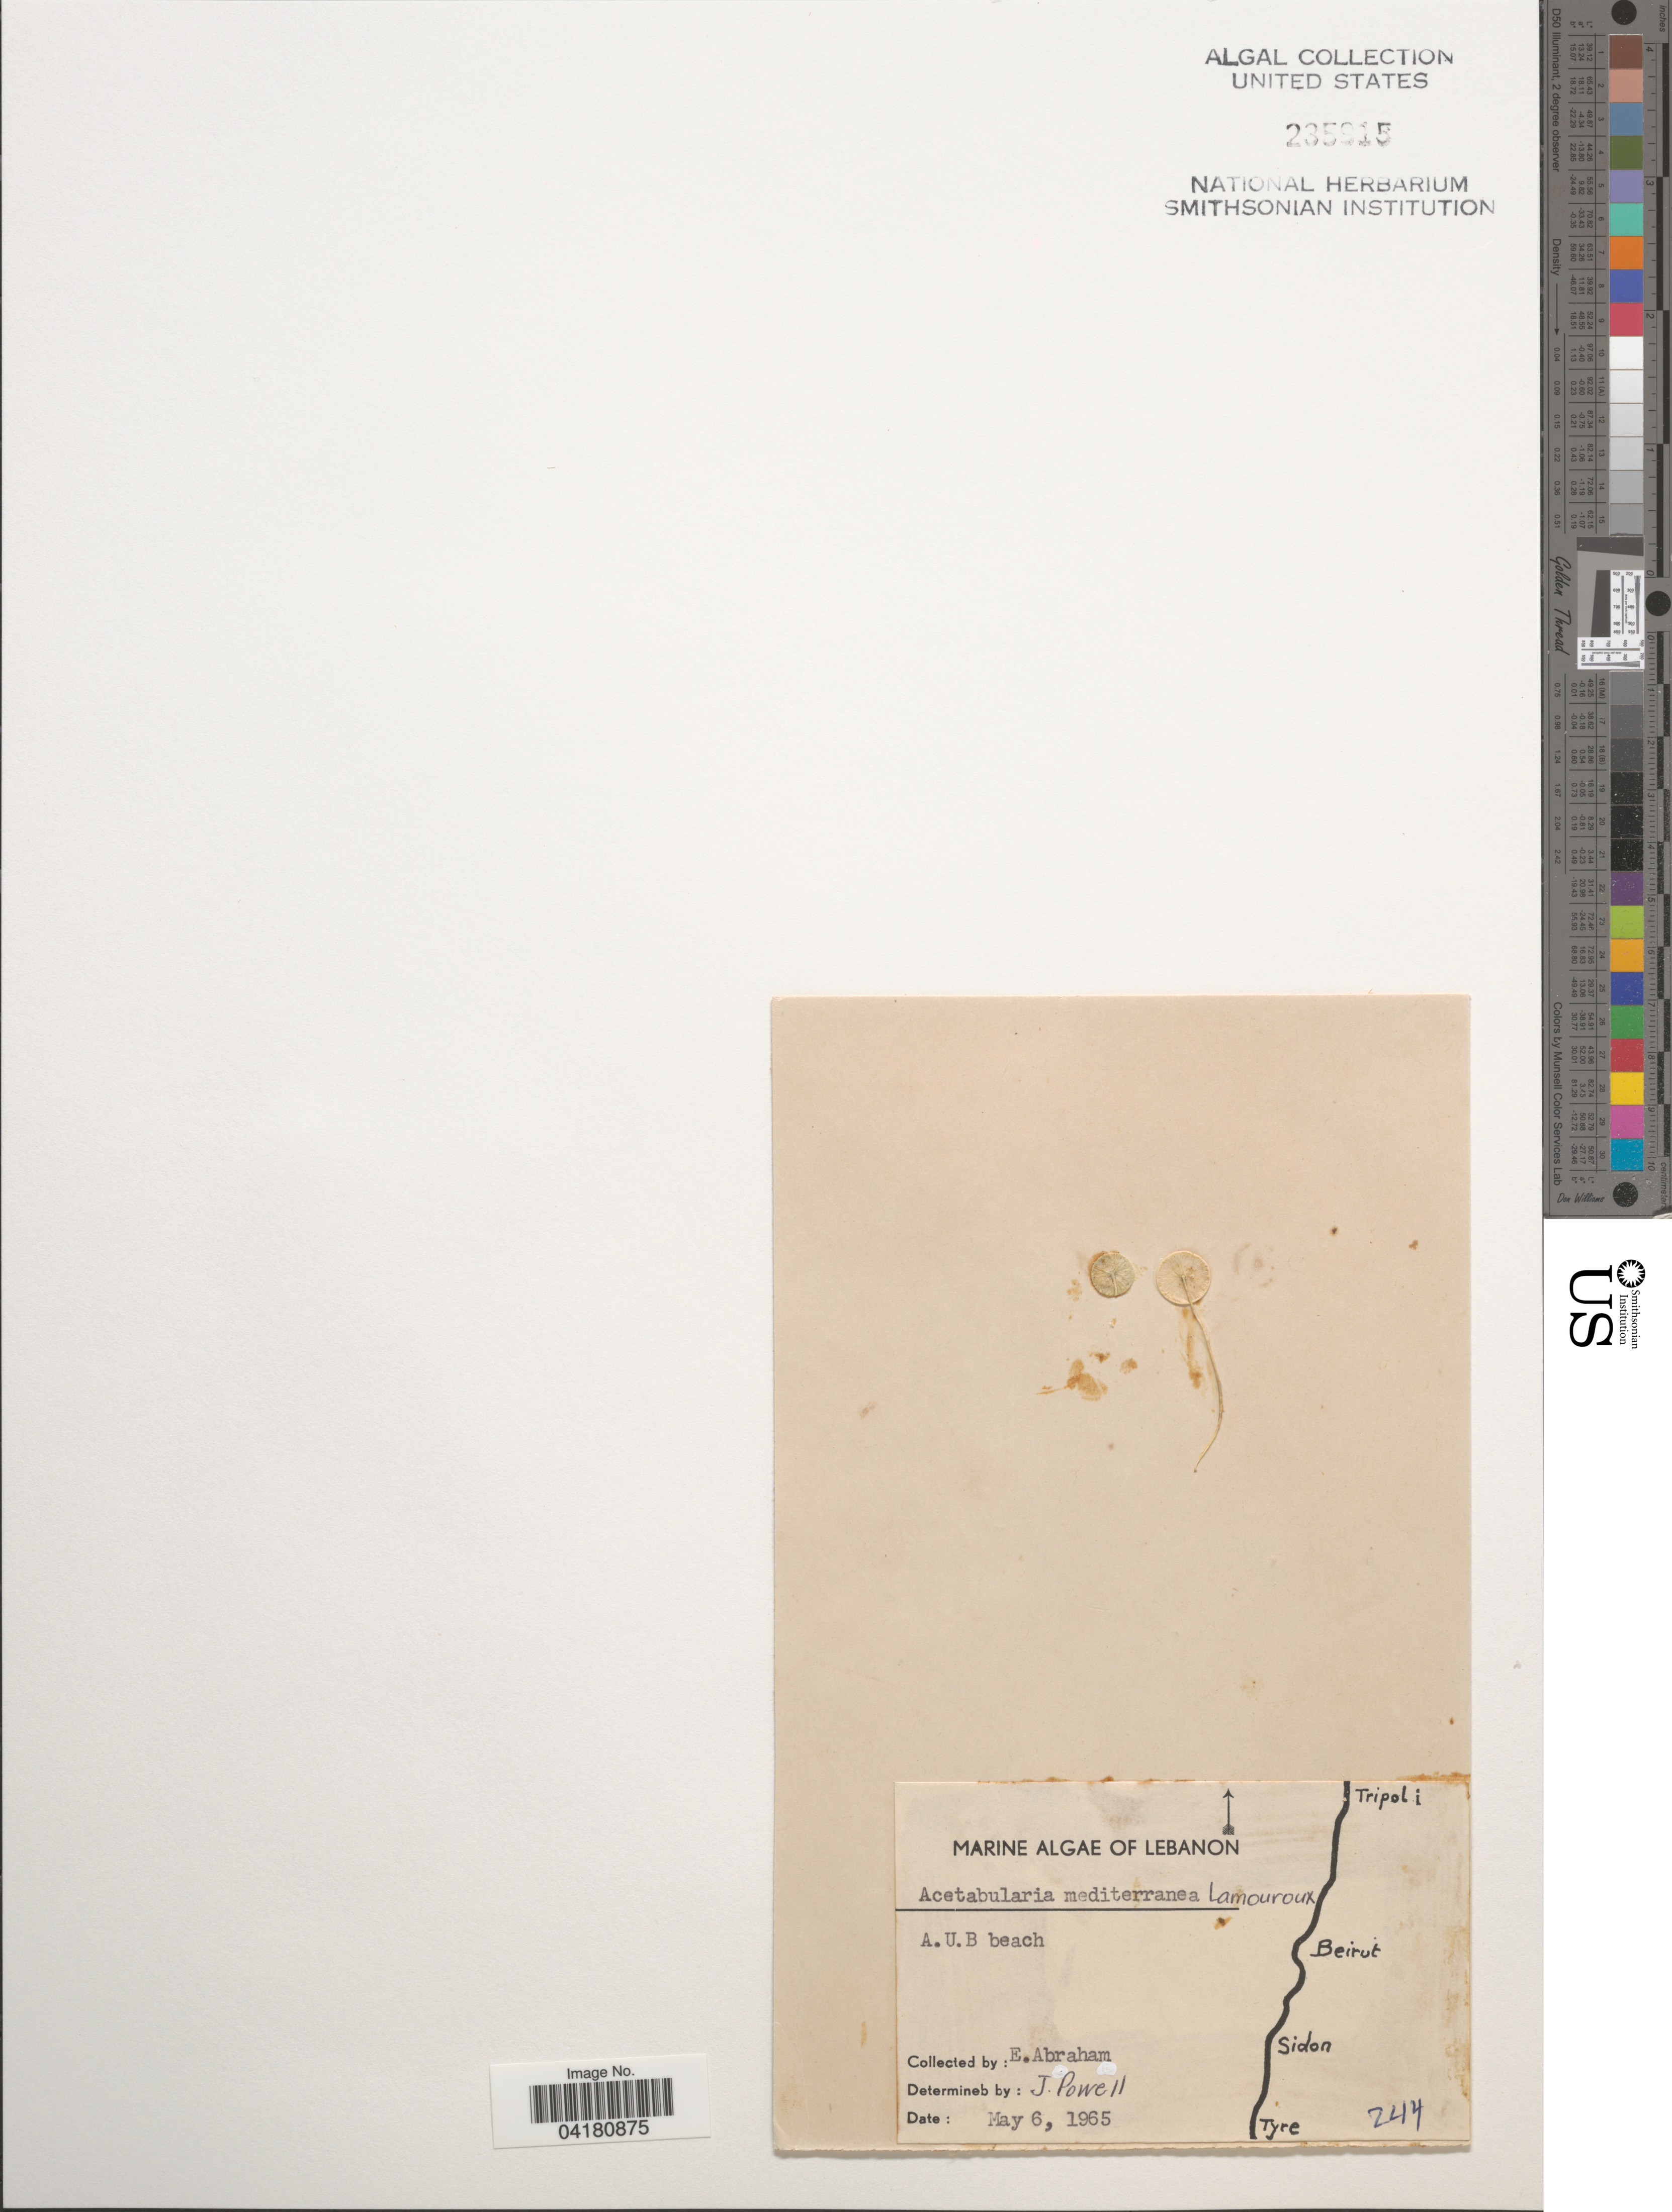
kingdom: Plantae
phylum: Chlorophyta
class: Ulvophyceae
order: Dasycladales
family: Polyphysaceae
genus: Acetabularia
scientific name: Acetabularia acetabulum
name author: (L.) P.C. Silva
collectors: E. Abraham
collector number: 244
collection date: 1965-05-06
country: Lebanon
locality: A.U.B. beach.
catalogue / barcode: US 235915